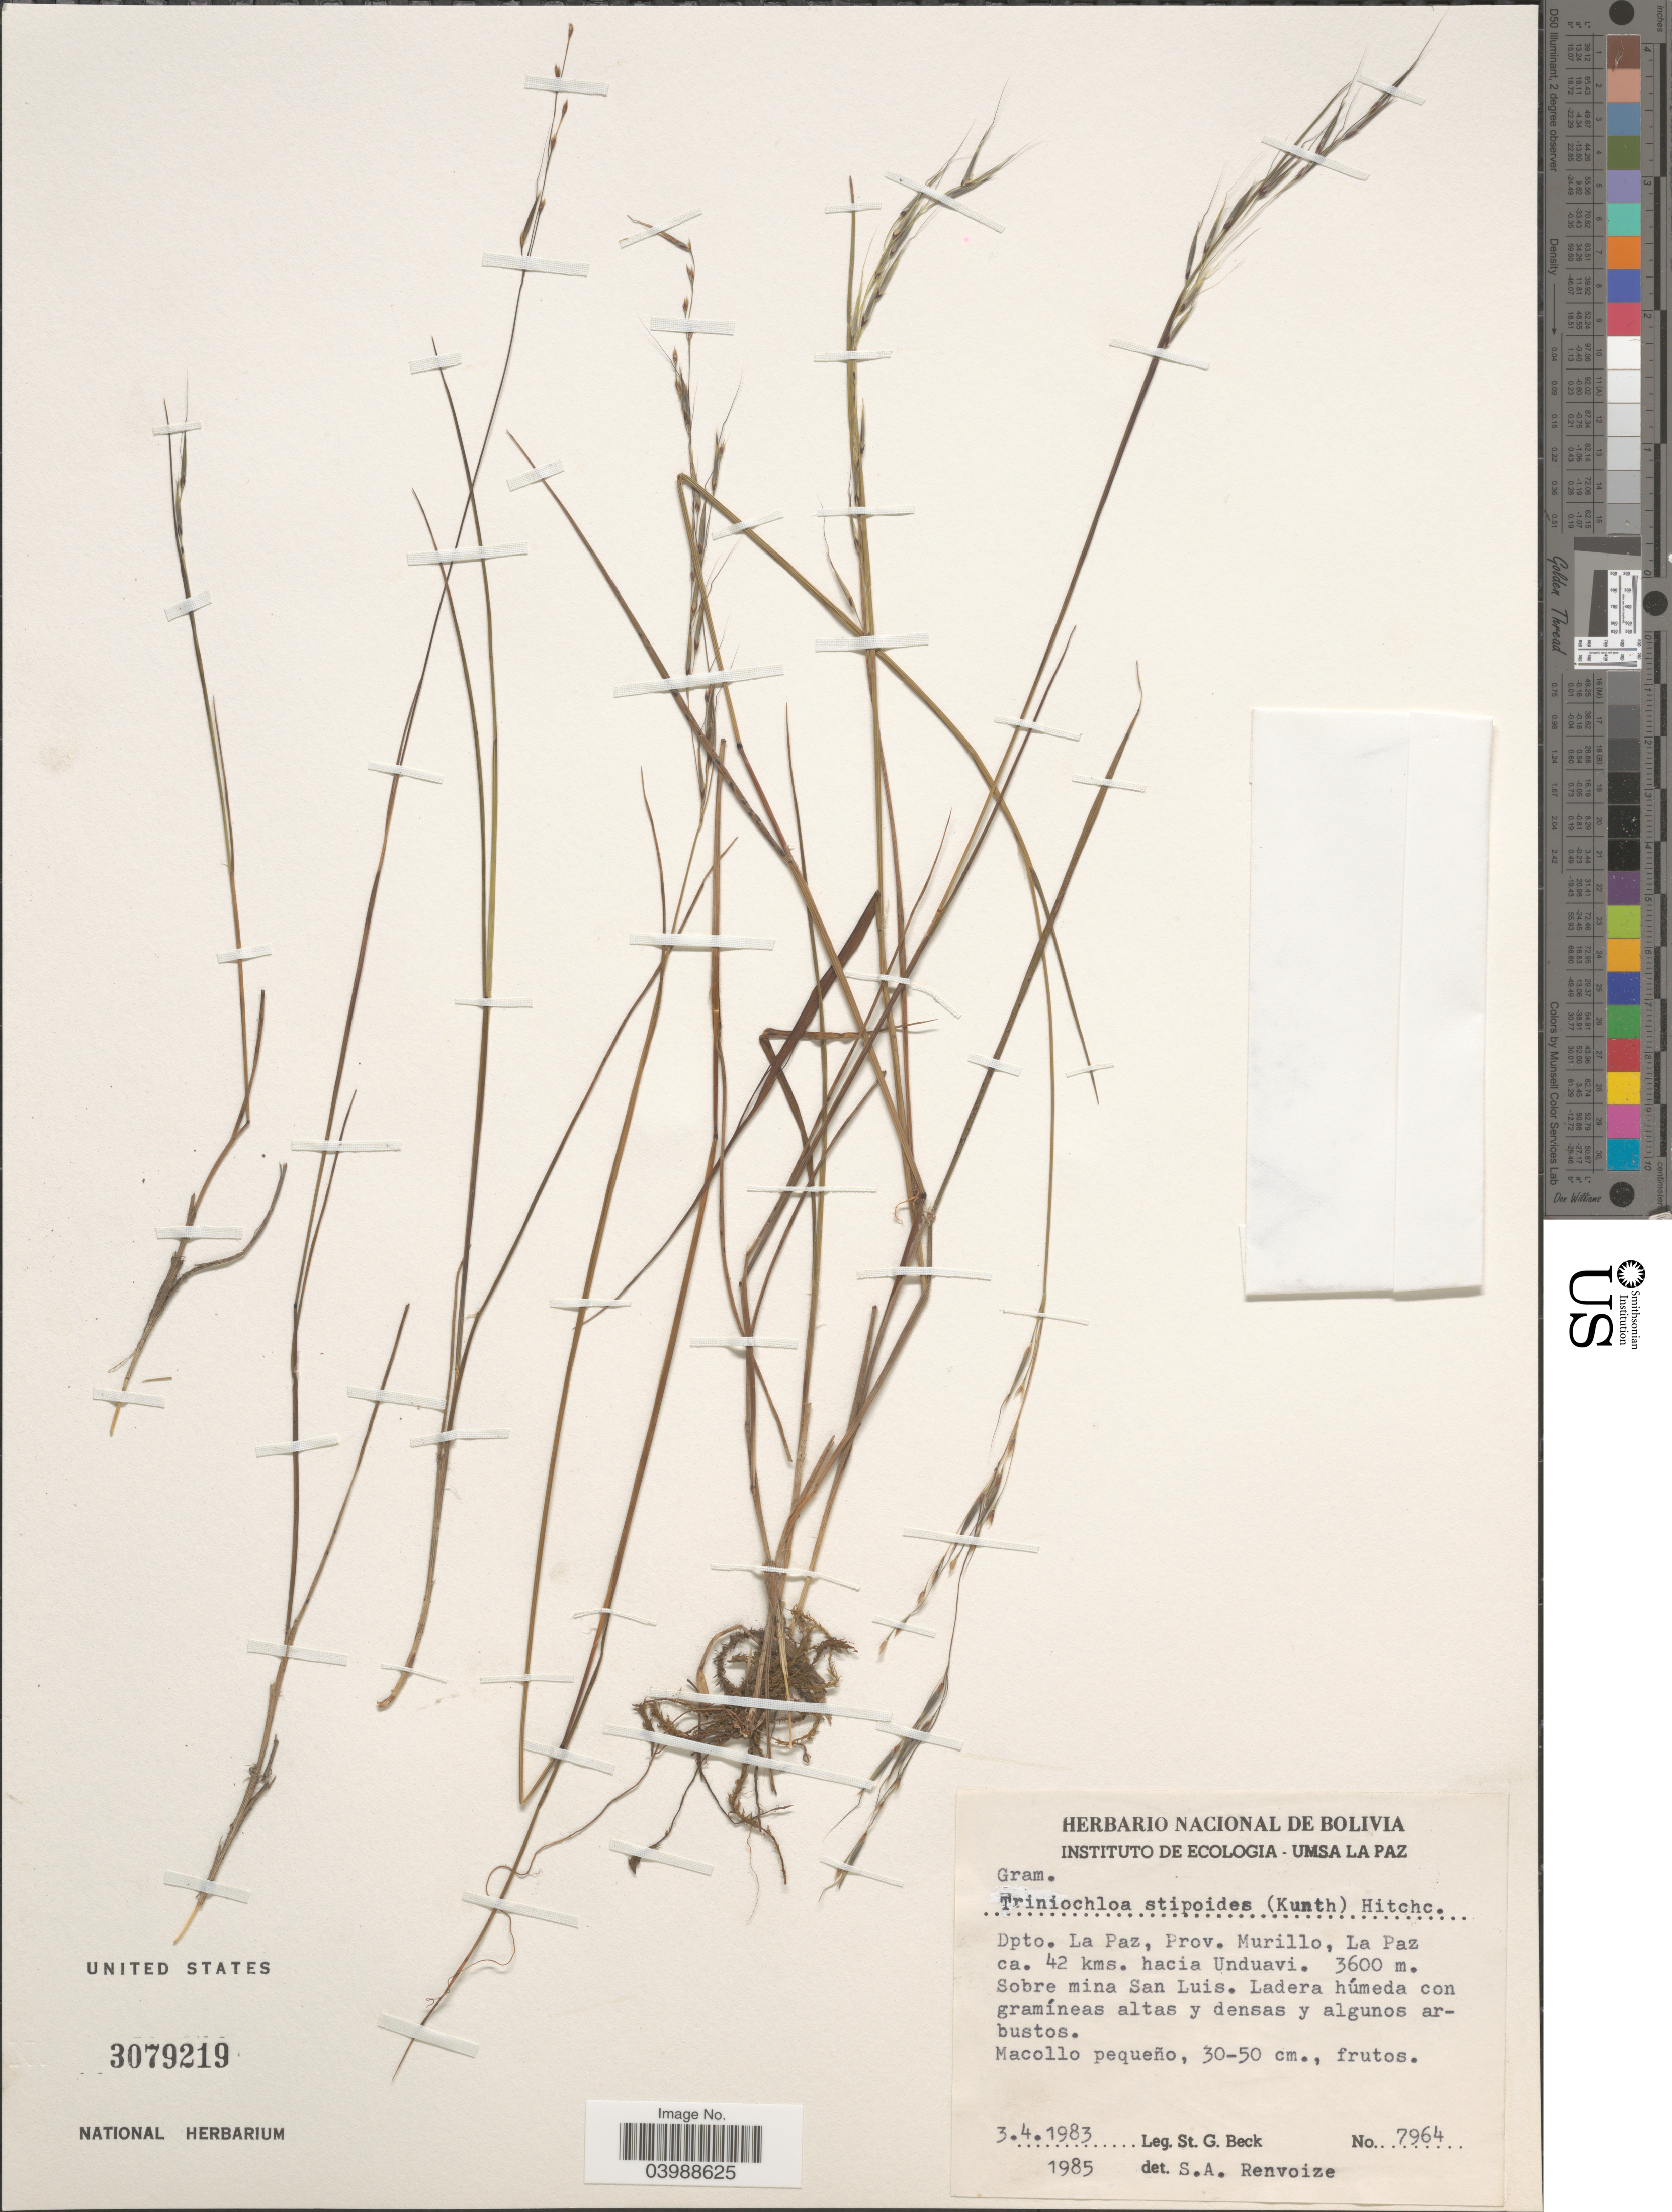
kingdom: Plantae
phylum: Tracheophyta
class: Liliopsida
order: Poales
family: Poaceae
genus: Triniochloa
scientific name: Triniochloa stipoides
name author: (Kunth) Hitchc.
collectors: S. G. Beck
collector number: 7964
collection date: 1983-04-03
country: Bolivia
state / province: La Paz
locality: Dpto. La Paz, Prov. Murillo, La Paz ca. 42 kms. hacia Unduavi. Sobre mina San Luis.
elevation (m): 3600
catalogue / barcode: US 3079219